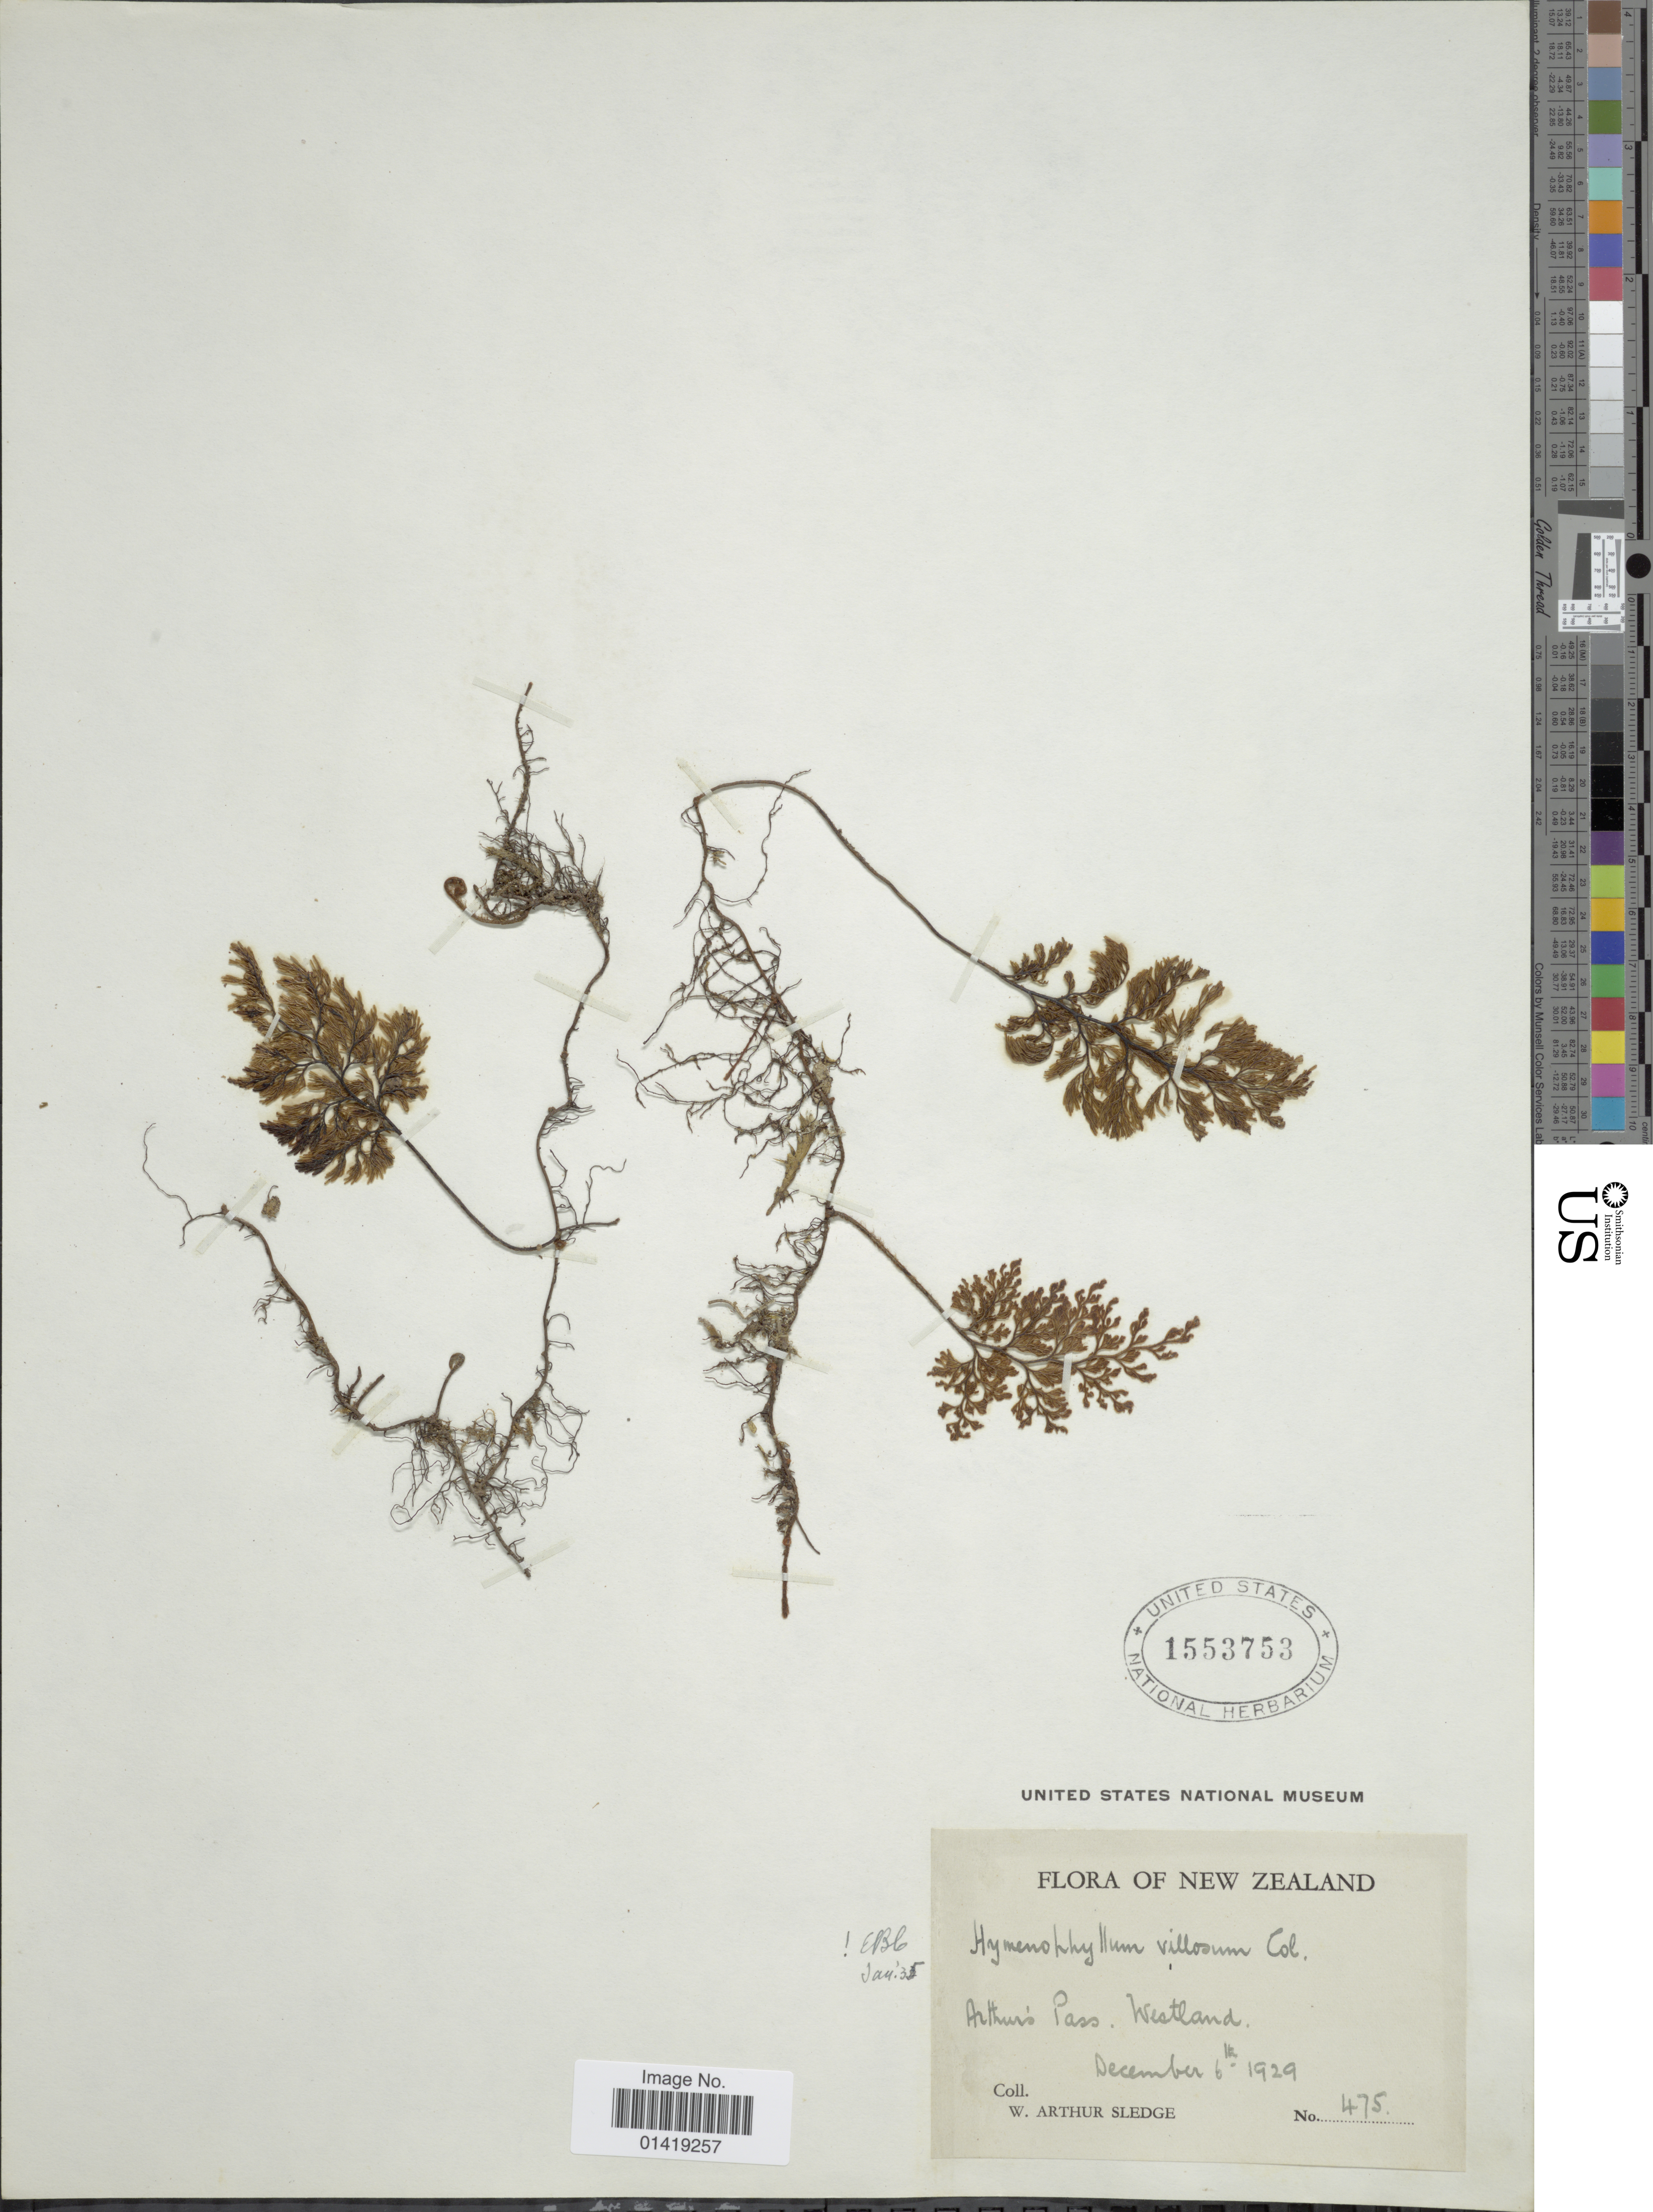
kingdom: Plantae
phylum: Tracheophyta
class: Polypodiopsida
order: Hymenophyllales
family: Hymenophyllaceae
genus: Hymenophyllum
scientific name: Hymenophyllum villosum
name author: Colenso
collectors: W. A. Sledge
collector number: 475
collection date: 1929-12-06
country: New Zealand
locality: Arthuis Pass Westland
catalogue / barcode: US 1553753